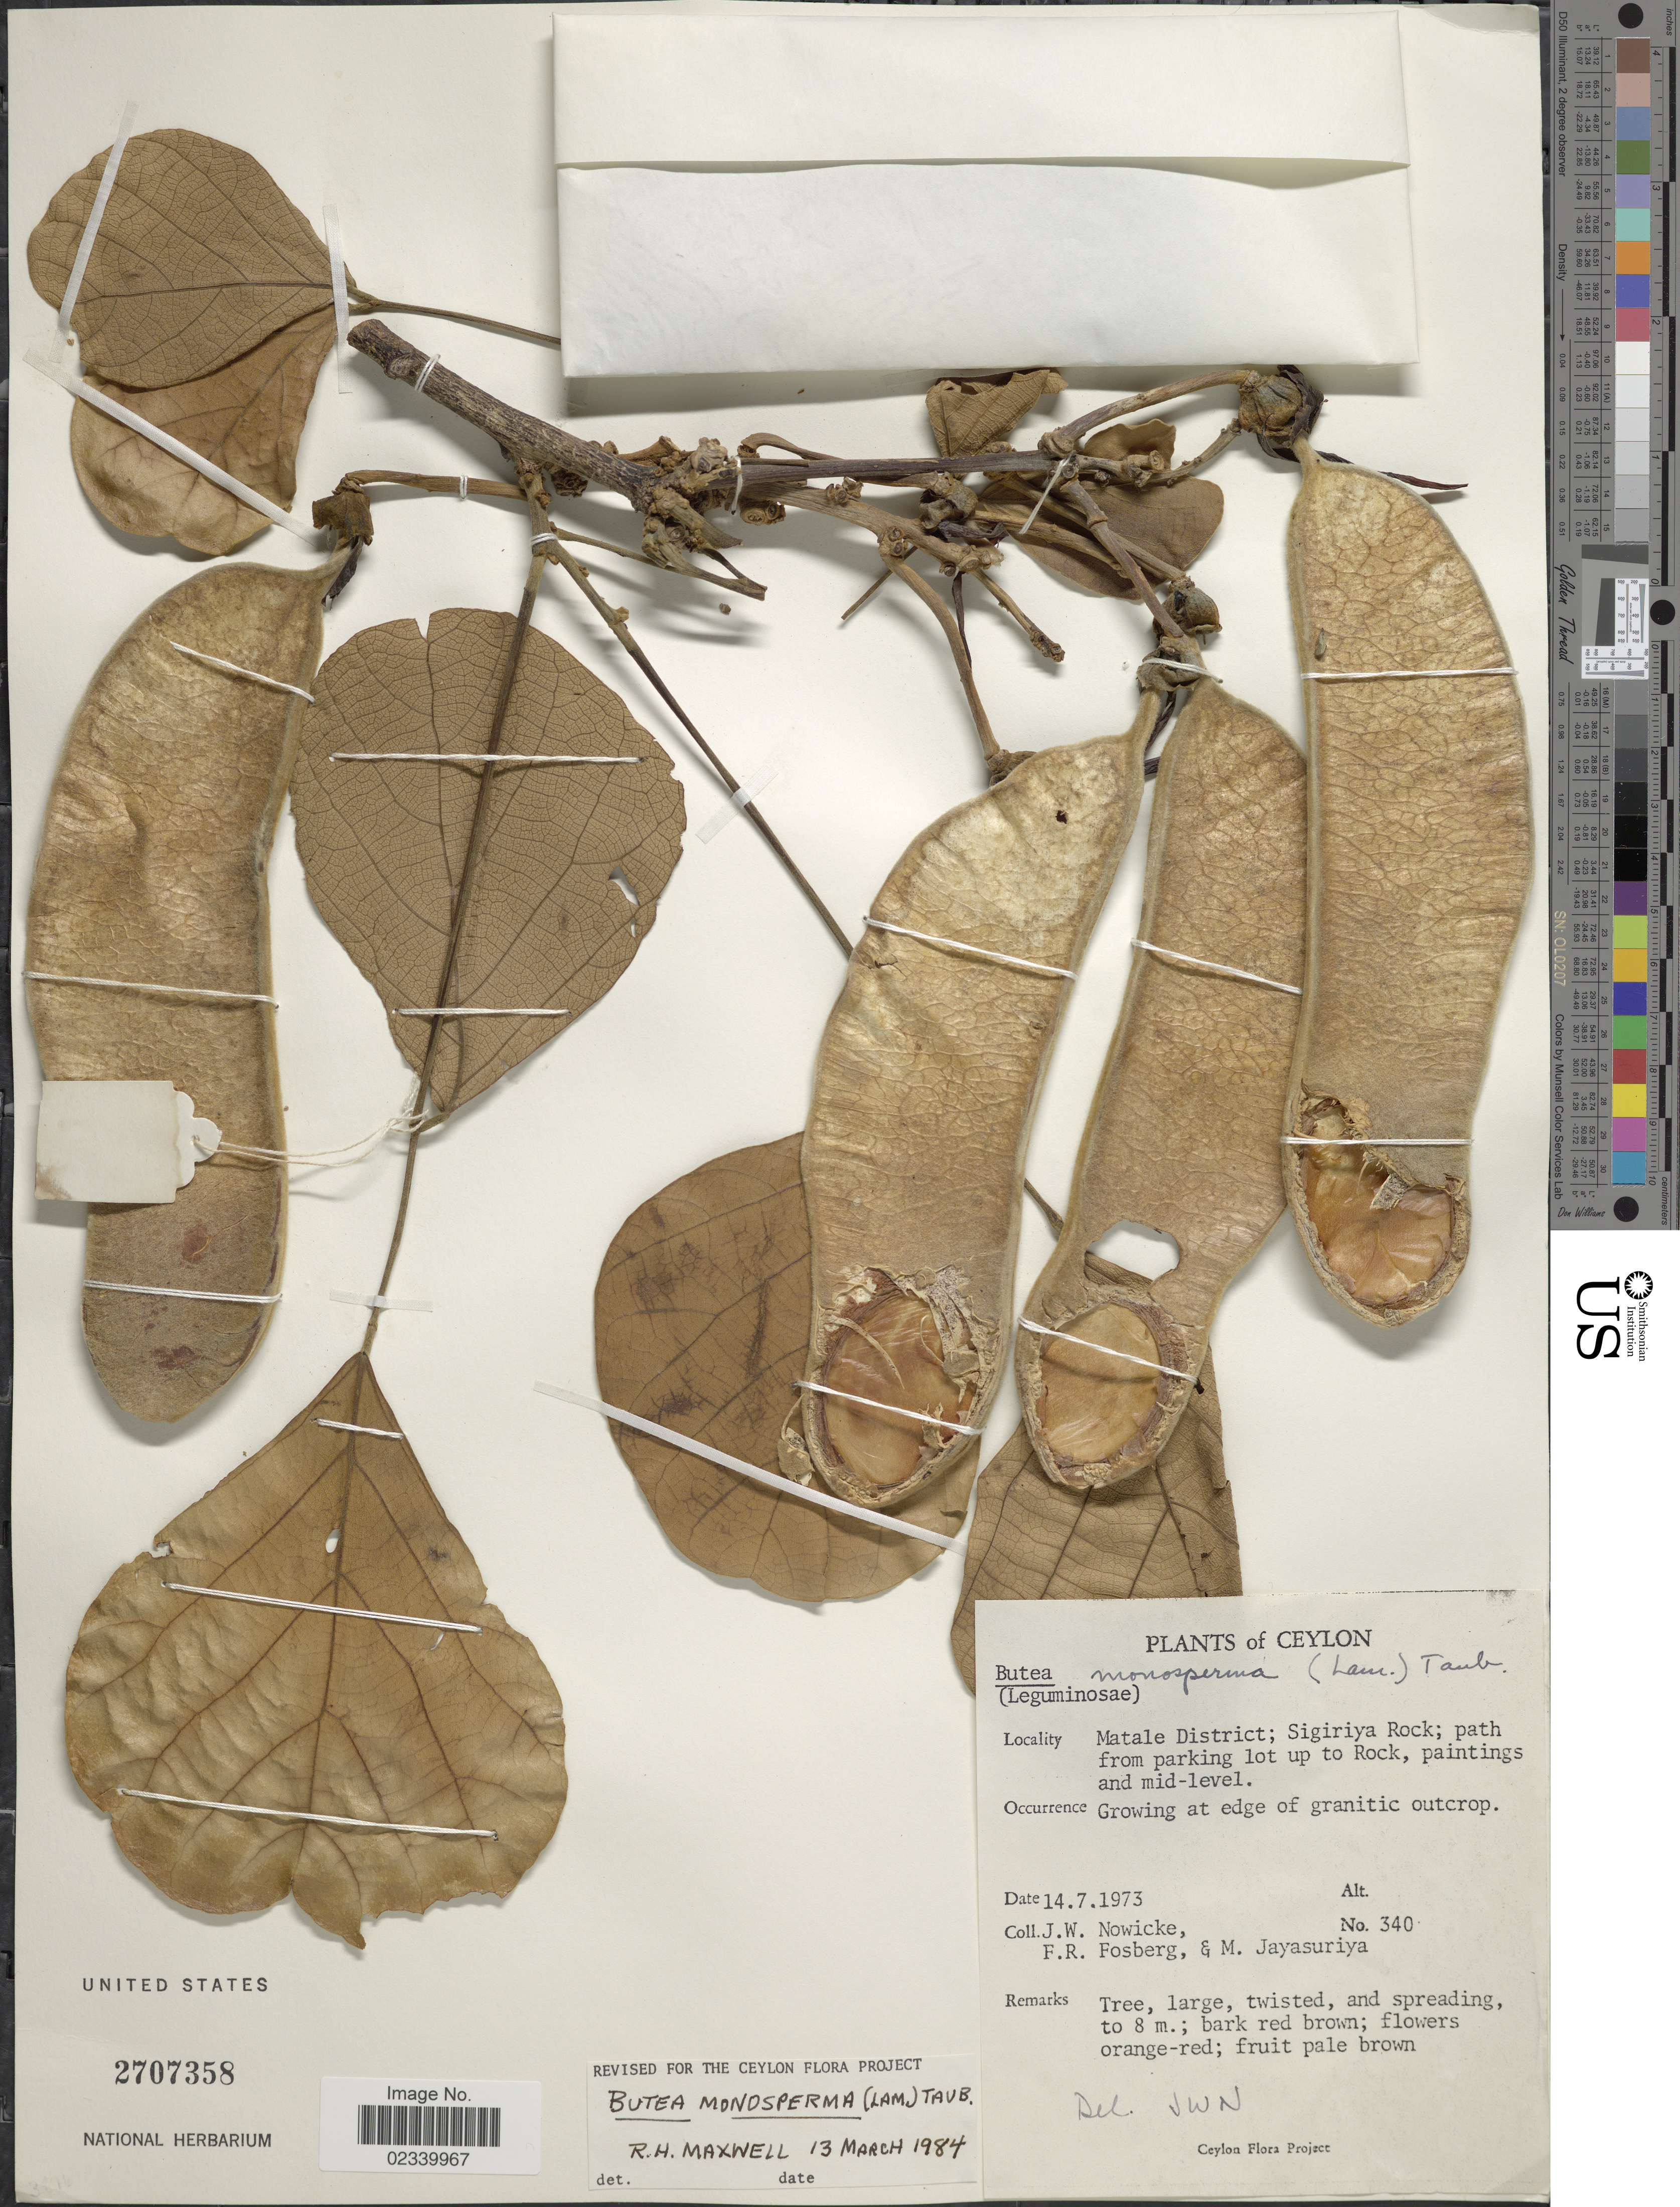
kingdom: Plantae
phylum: Tracheophyta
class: Magnoliopsida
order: Fabales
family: Fabaceae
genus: Butea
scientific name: Butea monosperma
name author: (Lam.) Taub.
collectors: J. W. Nowicke, F. R. Fosberg & M. Jayasuriya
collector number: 340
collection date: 1973-07-14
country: Sri Lanka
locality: Ceylon, Matale District; Sigiriya Rock; path from parking lot up to Rock, paintings and mid-level, Growing at edge of granitic outcrop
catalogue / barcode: US 2707358